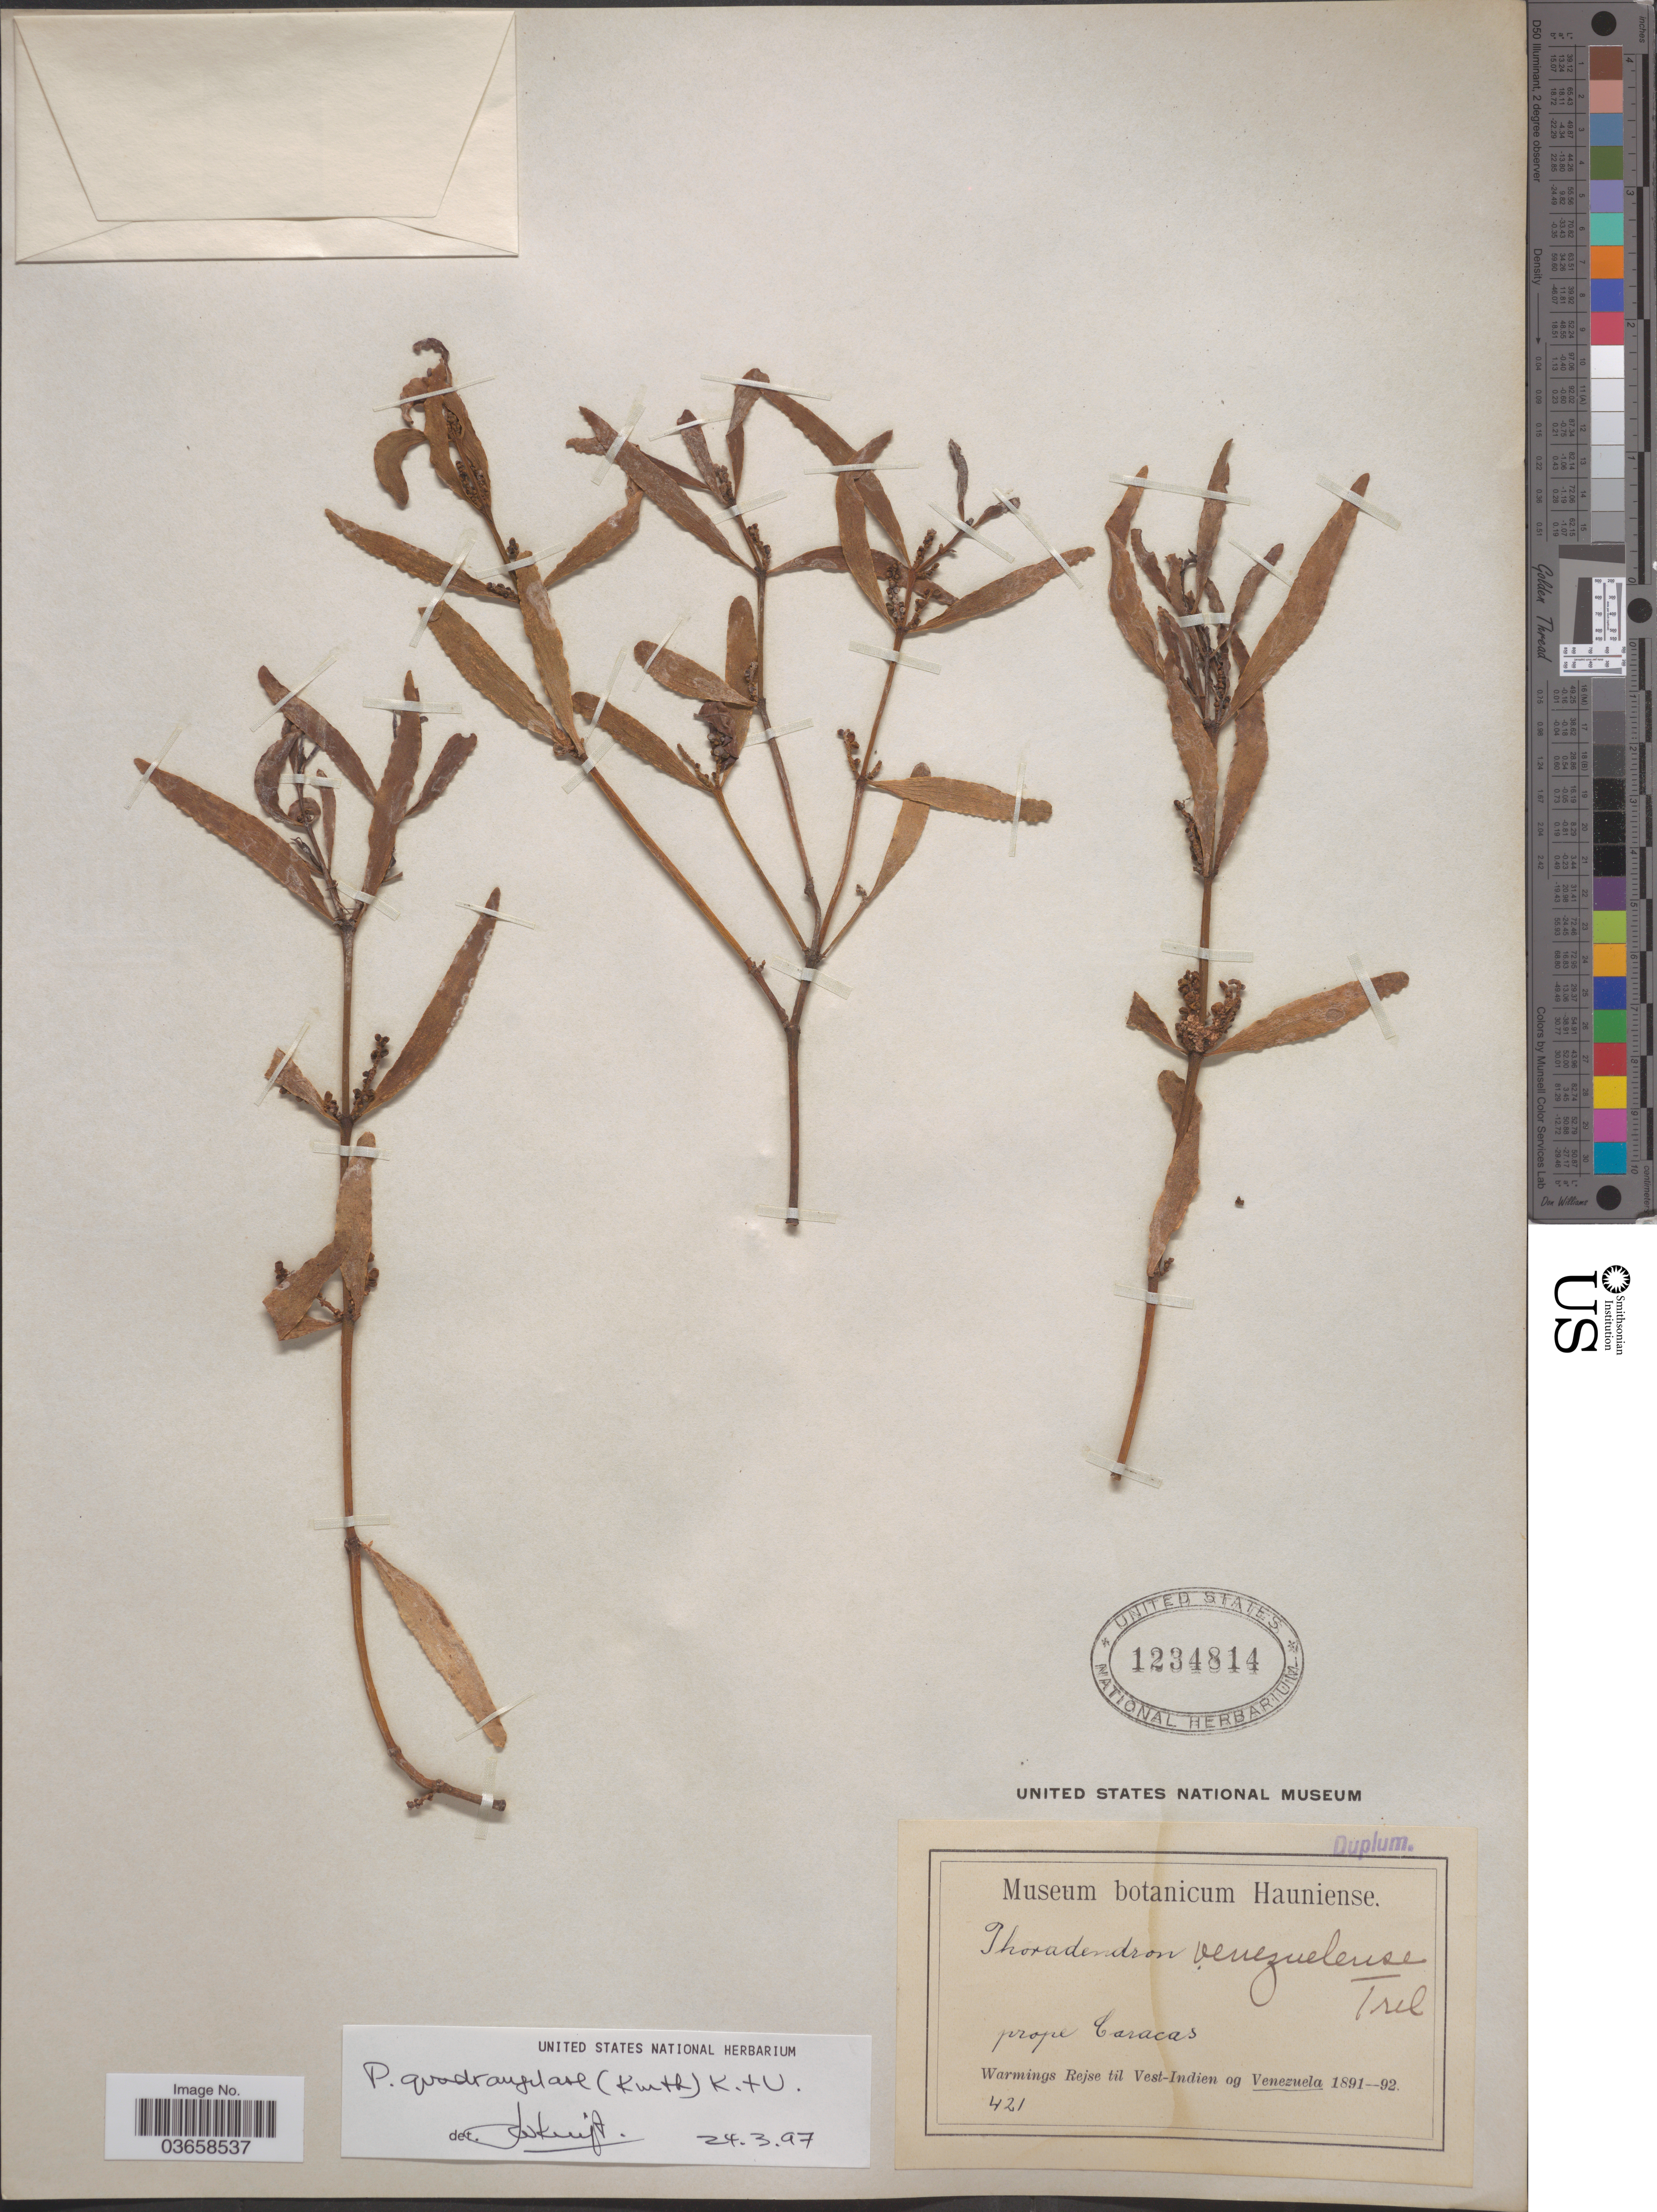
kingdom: Plantae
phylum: Tracheophyta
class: Magnoliopsida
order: Santalales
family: Viscaceae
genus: Phoradendron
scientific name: Phoradendron quadrangulare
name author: (Kunth) Griseb.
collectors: Warming, --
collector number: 421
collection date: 1891/1892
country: Venezuela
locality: Vest-Indien. Prope Caracas.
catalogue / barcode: US 1234814